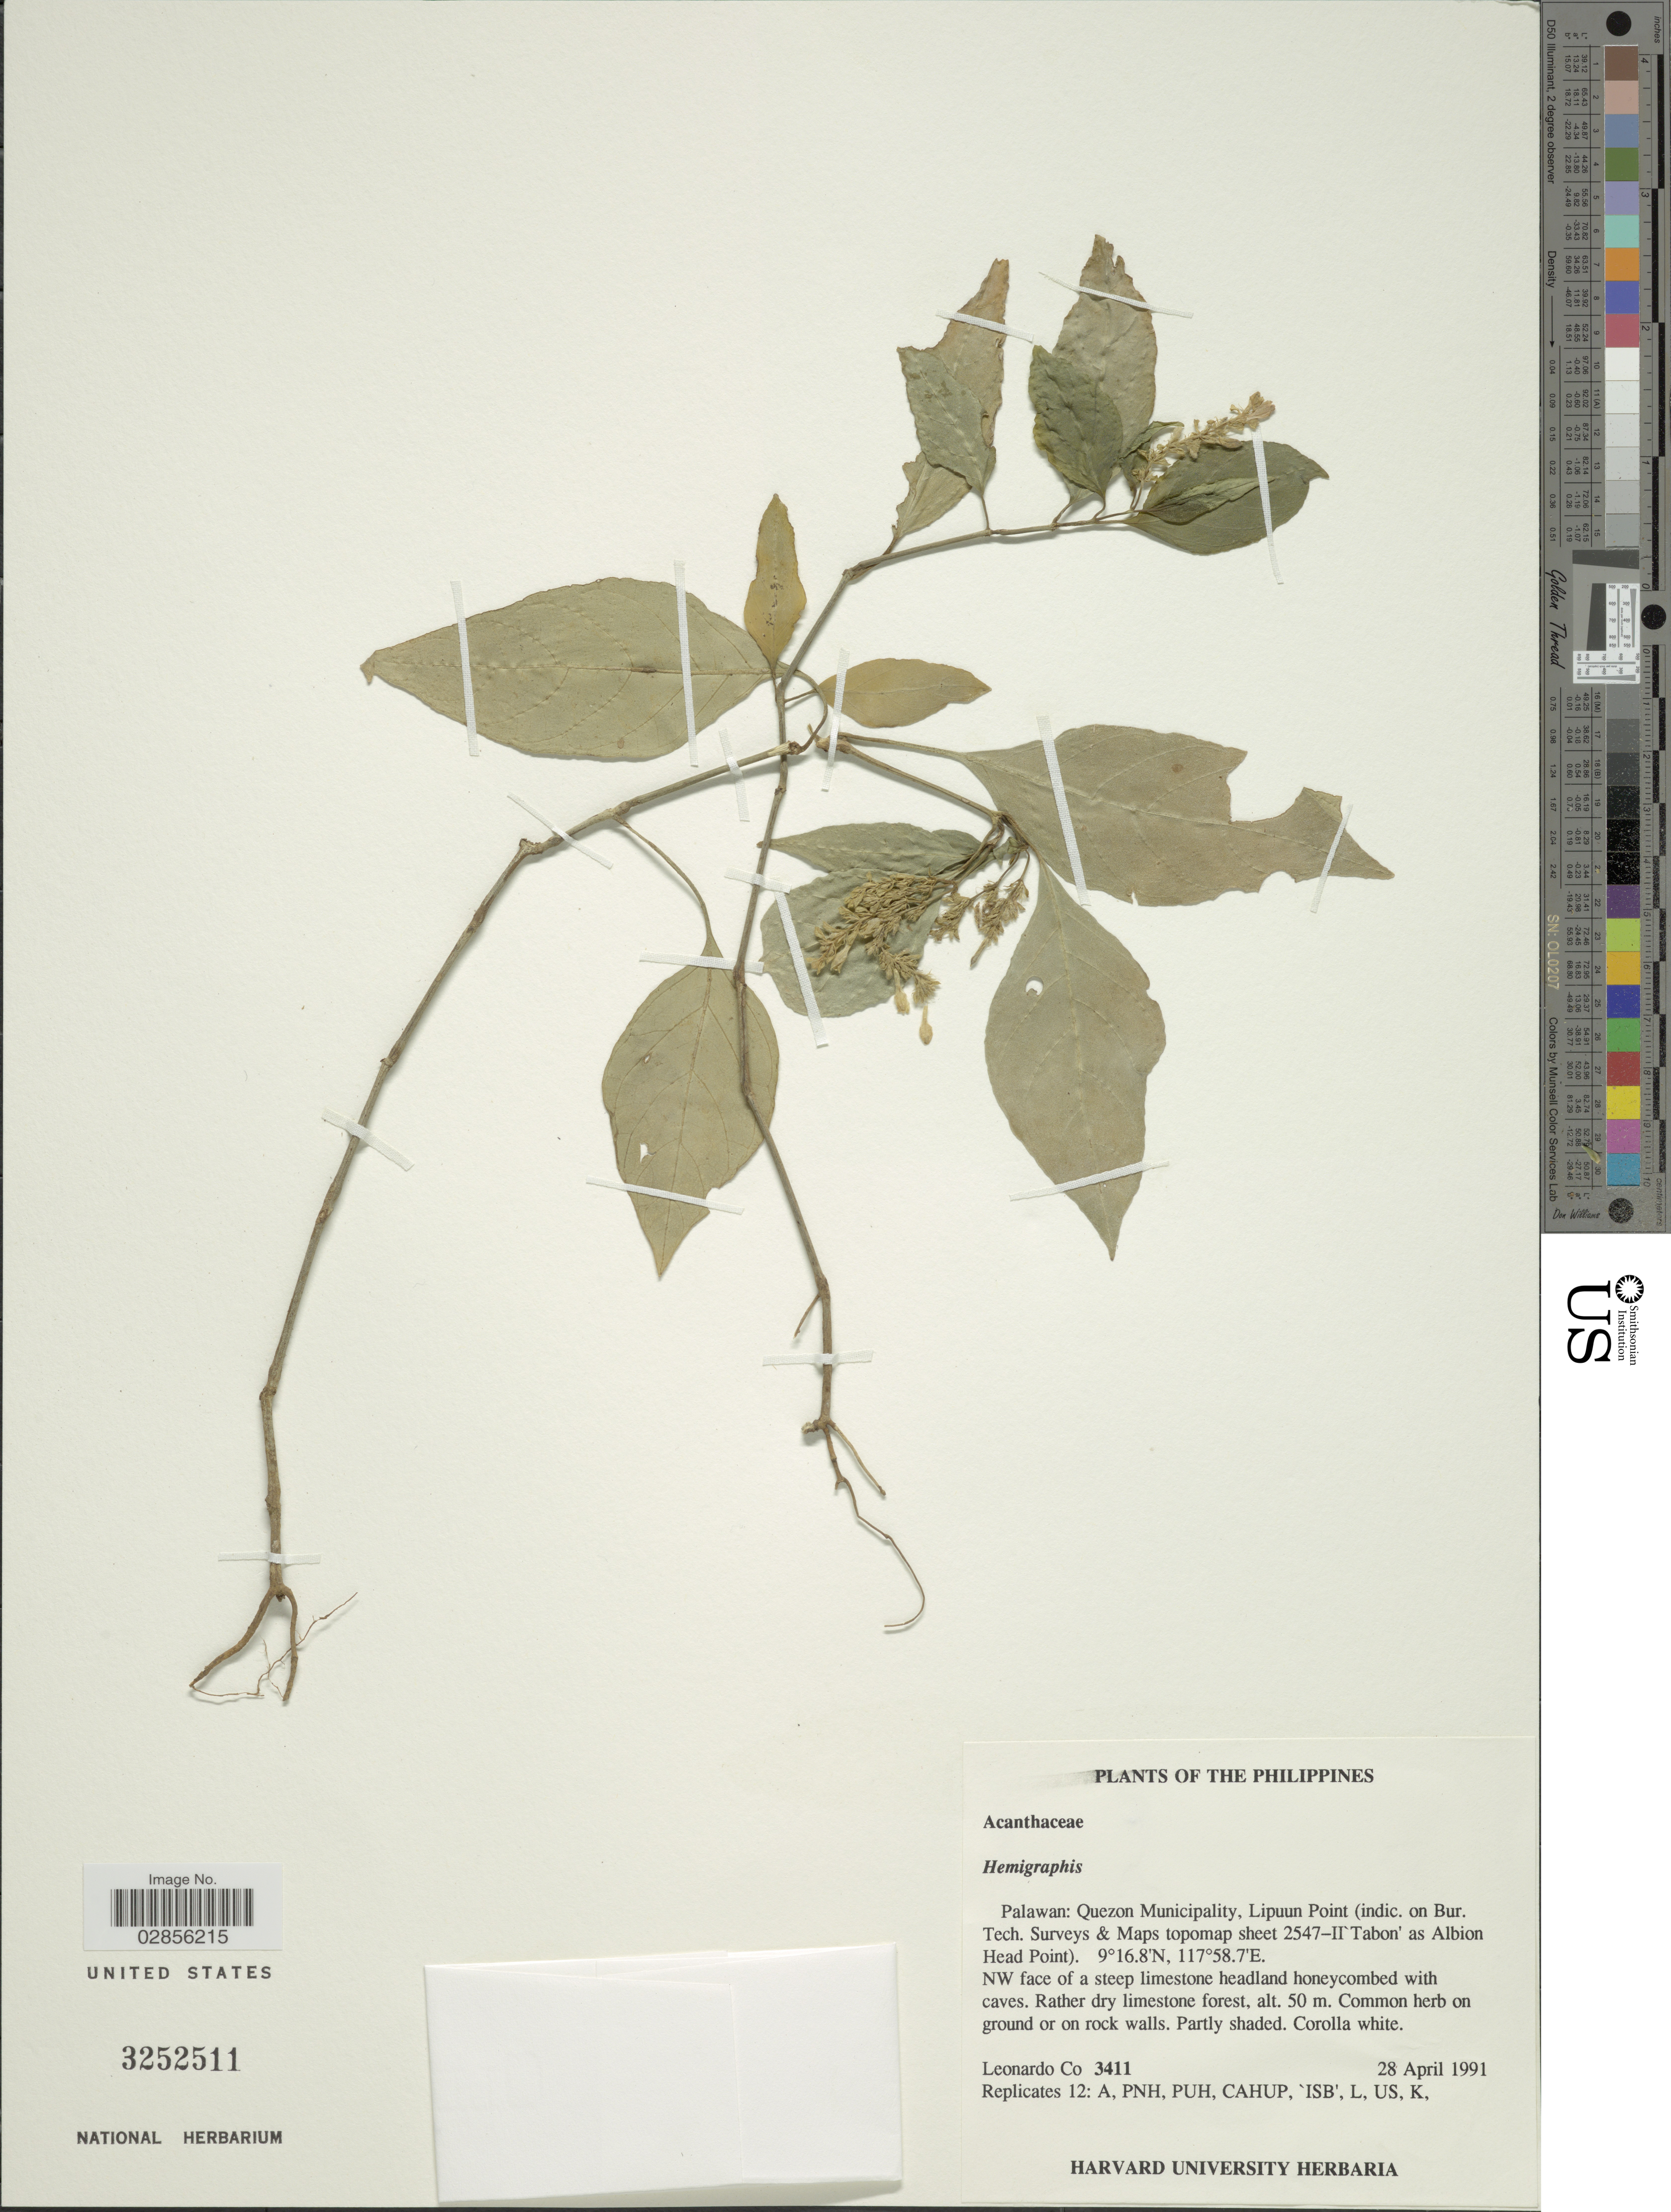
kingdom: Plantae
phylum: Tracheophyta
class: Magnoliopsida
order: Lamiales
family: Acanthaceae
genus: Hemigraphis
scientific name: Hemigraphis sp.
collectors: L. Co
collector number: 3411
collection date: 1991-04-28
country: Philippines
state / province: Mimaropa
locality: Palawan: Quezon Municipality, Lipuun Point (indic. on Bur. Tech. Surveys & Maps topomap sheet 2547-II Tabon' as Albion Head Point).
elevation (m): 50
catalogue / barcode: US 3252511